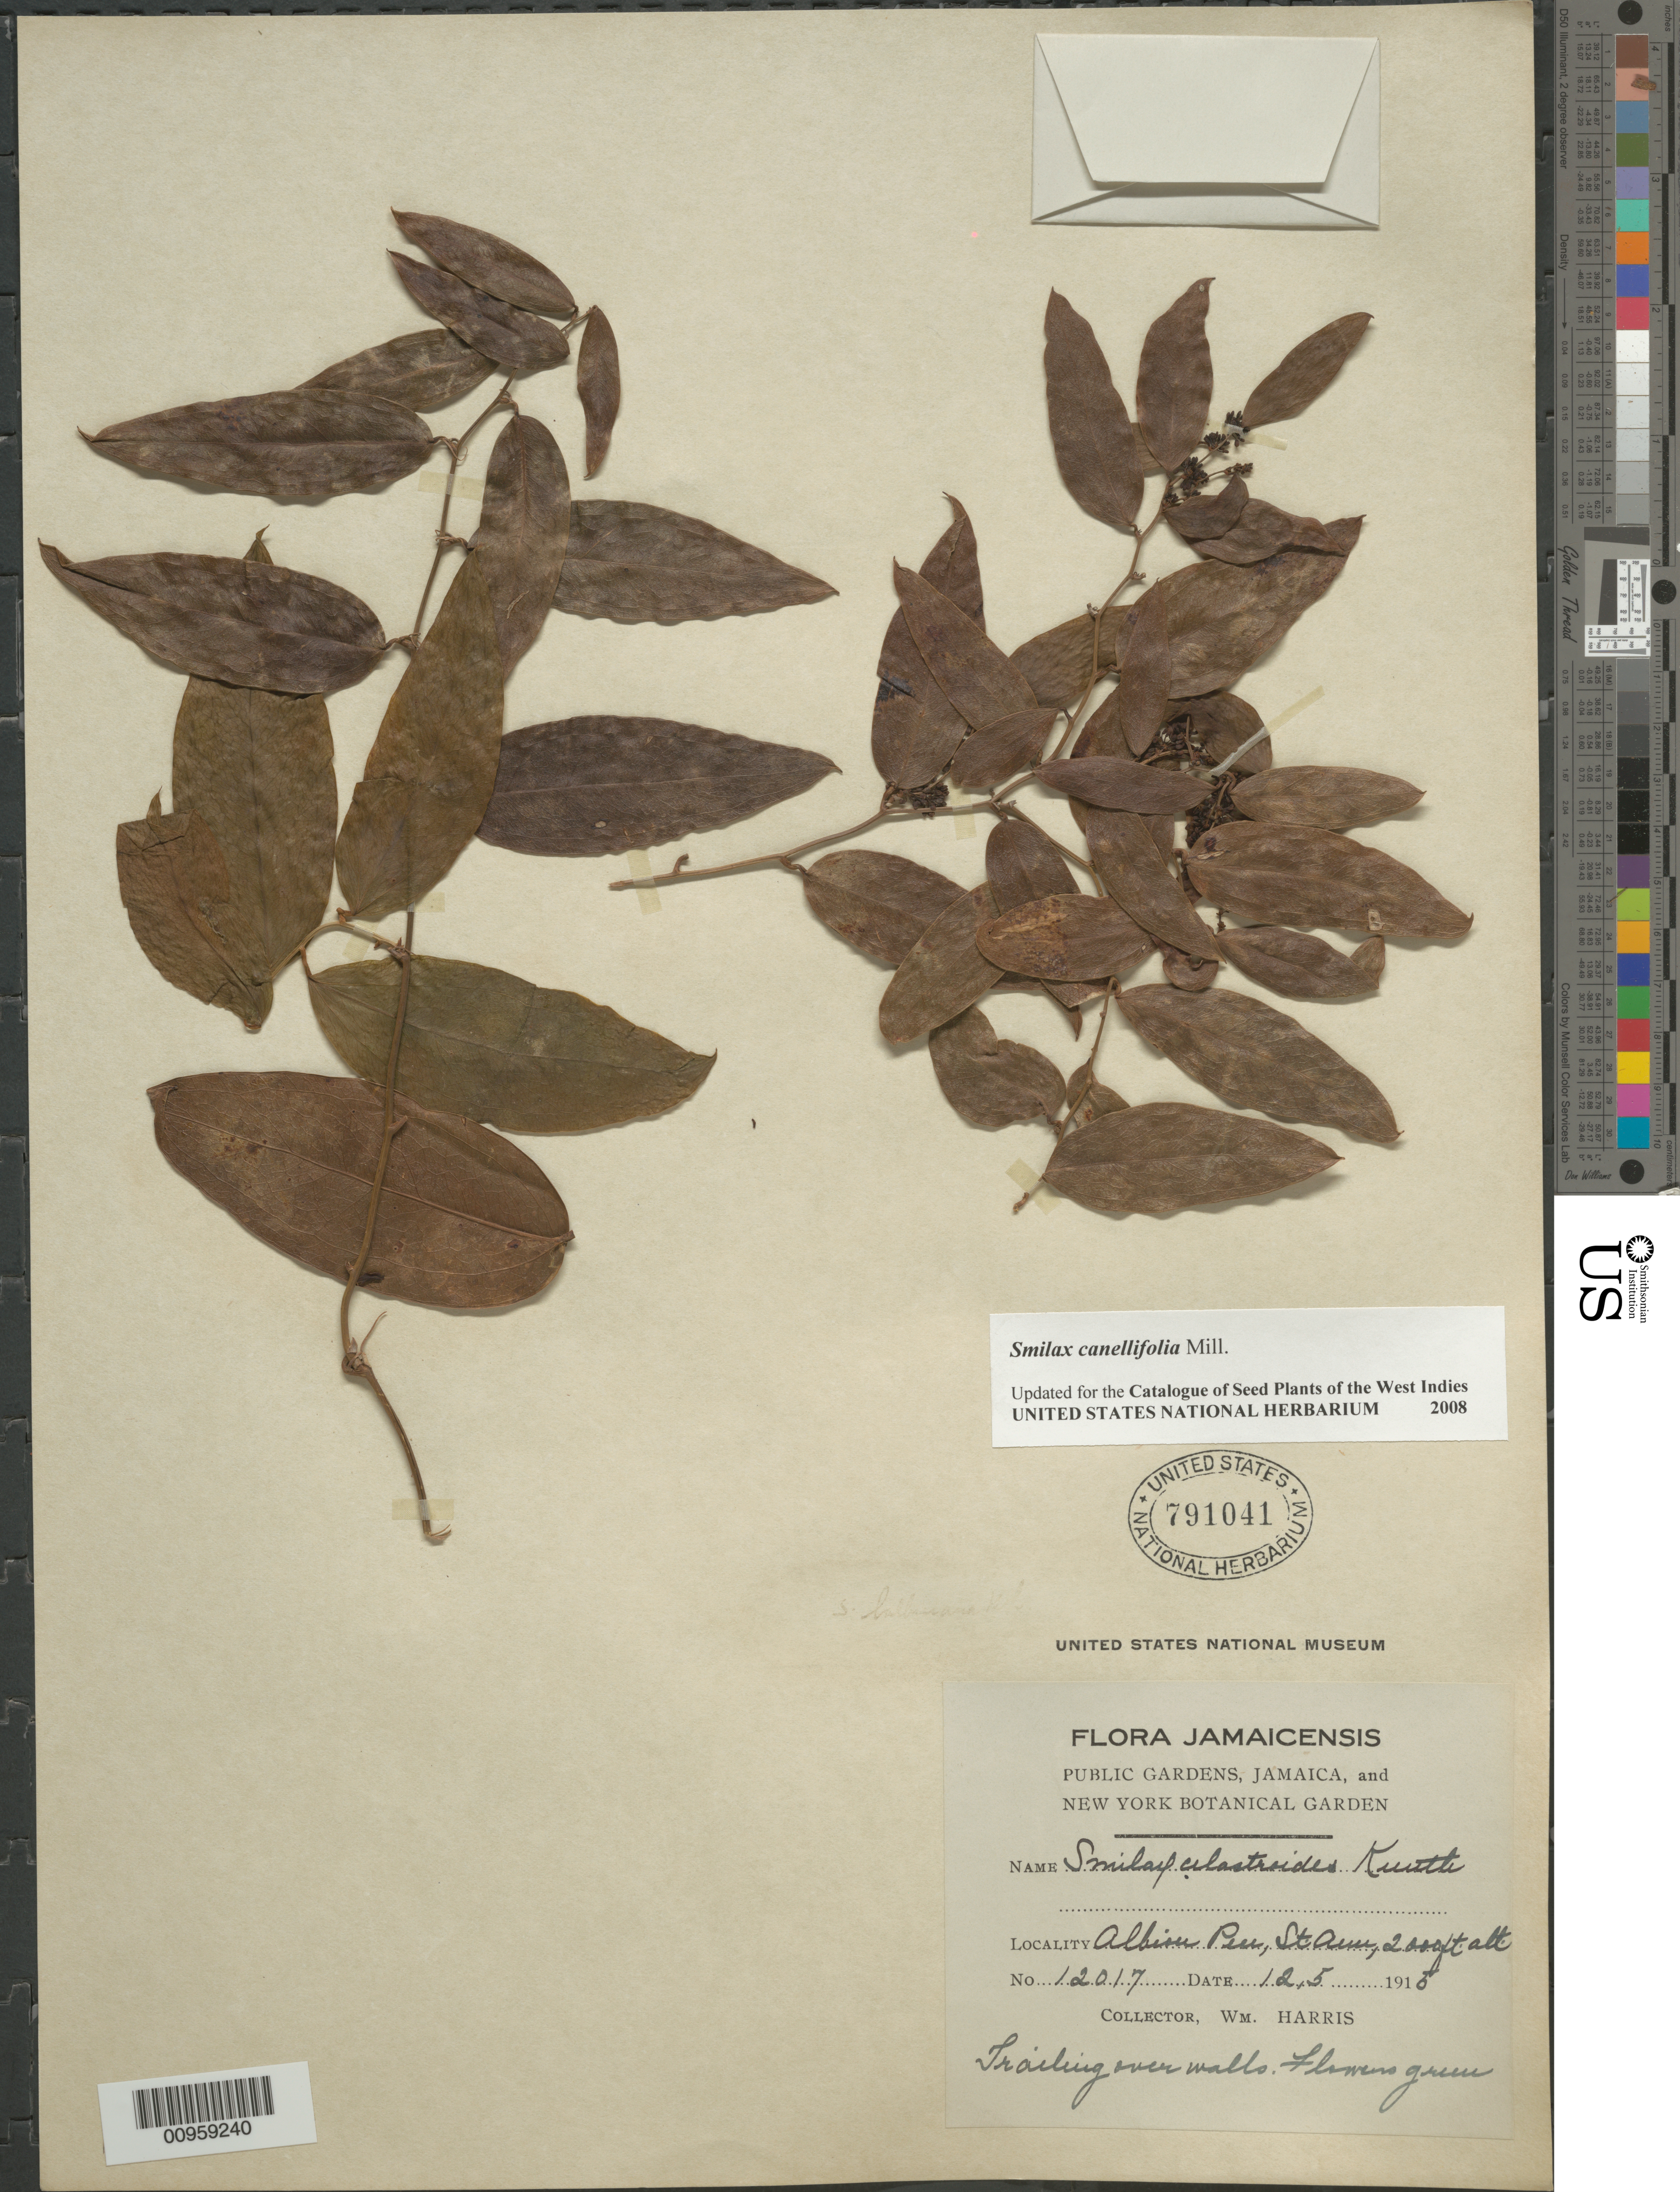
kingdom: Plantae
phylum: Tracheophyta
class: Liliopsida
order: Liliales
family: Smilacaceae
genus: Smilax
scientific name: Smilax canellifolia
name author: Mill.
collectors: W. H. Harris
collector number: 12017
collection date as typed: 12 May 1915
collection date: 1915-05-12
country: Jamaica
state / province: Saint Ann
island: Jamaica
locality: Albiou "Pen"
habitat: Trailing over walls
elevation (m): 610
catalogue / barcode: US 791041